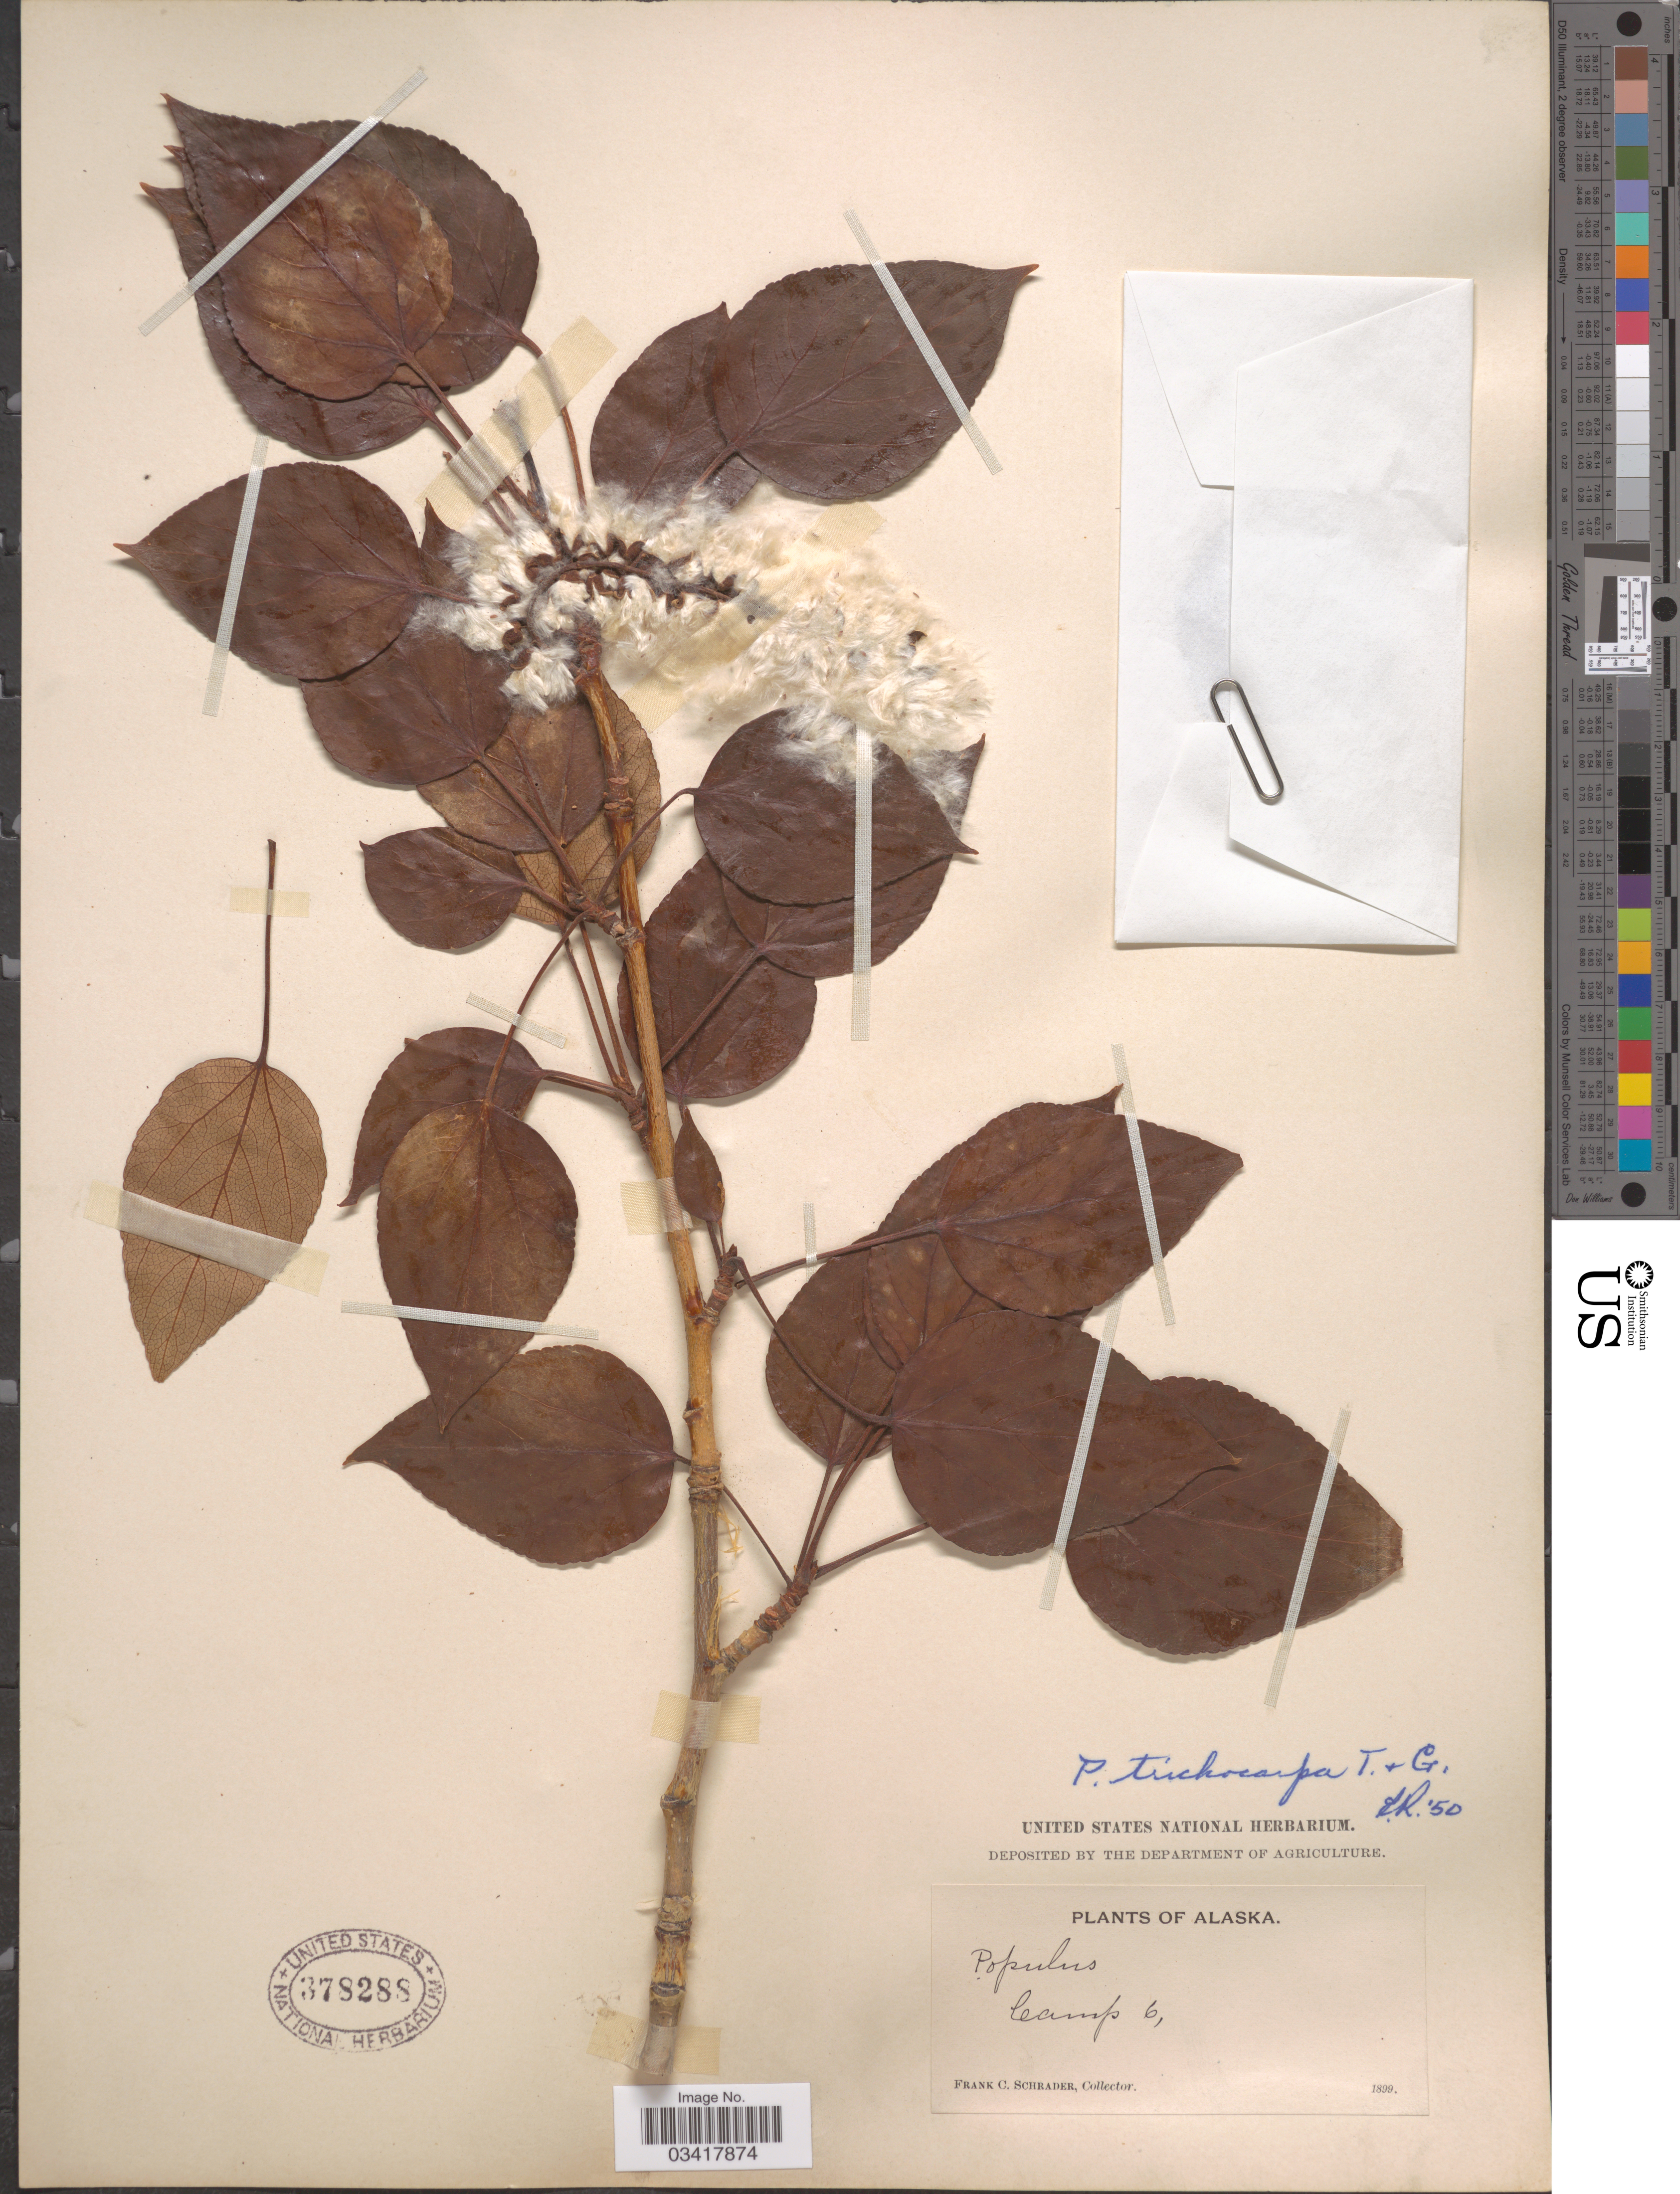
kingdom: Plantae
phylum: Tracheophyta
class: Magnoliopsida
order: Malpighiales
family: Salicaceae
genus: Populus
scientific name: Populus trichocarpa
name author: Torr. & A. Gray ex W. Hook.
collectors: F. C. Schrader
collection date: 1899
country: United States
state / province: Alaska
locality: Camp 6.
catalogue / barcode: US 378288